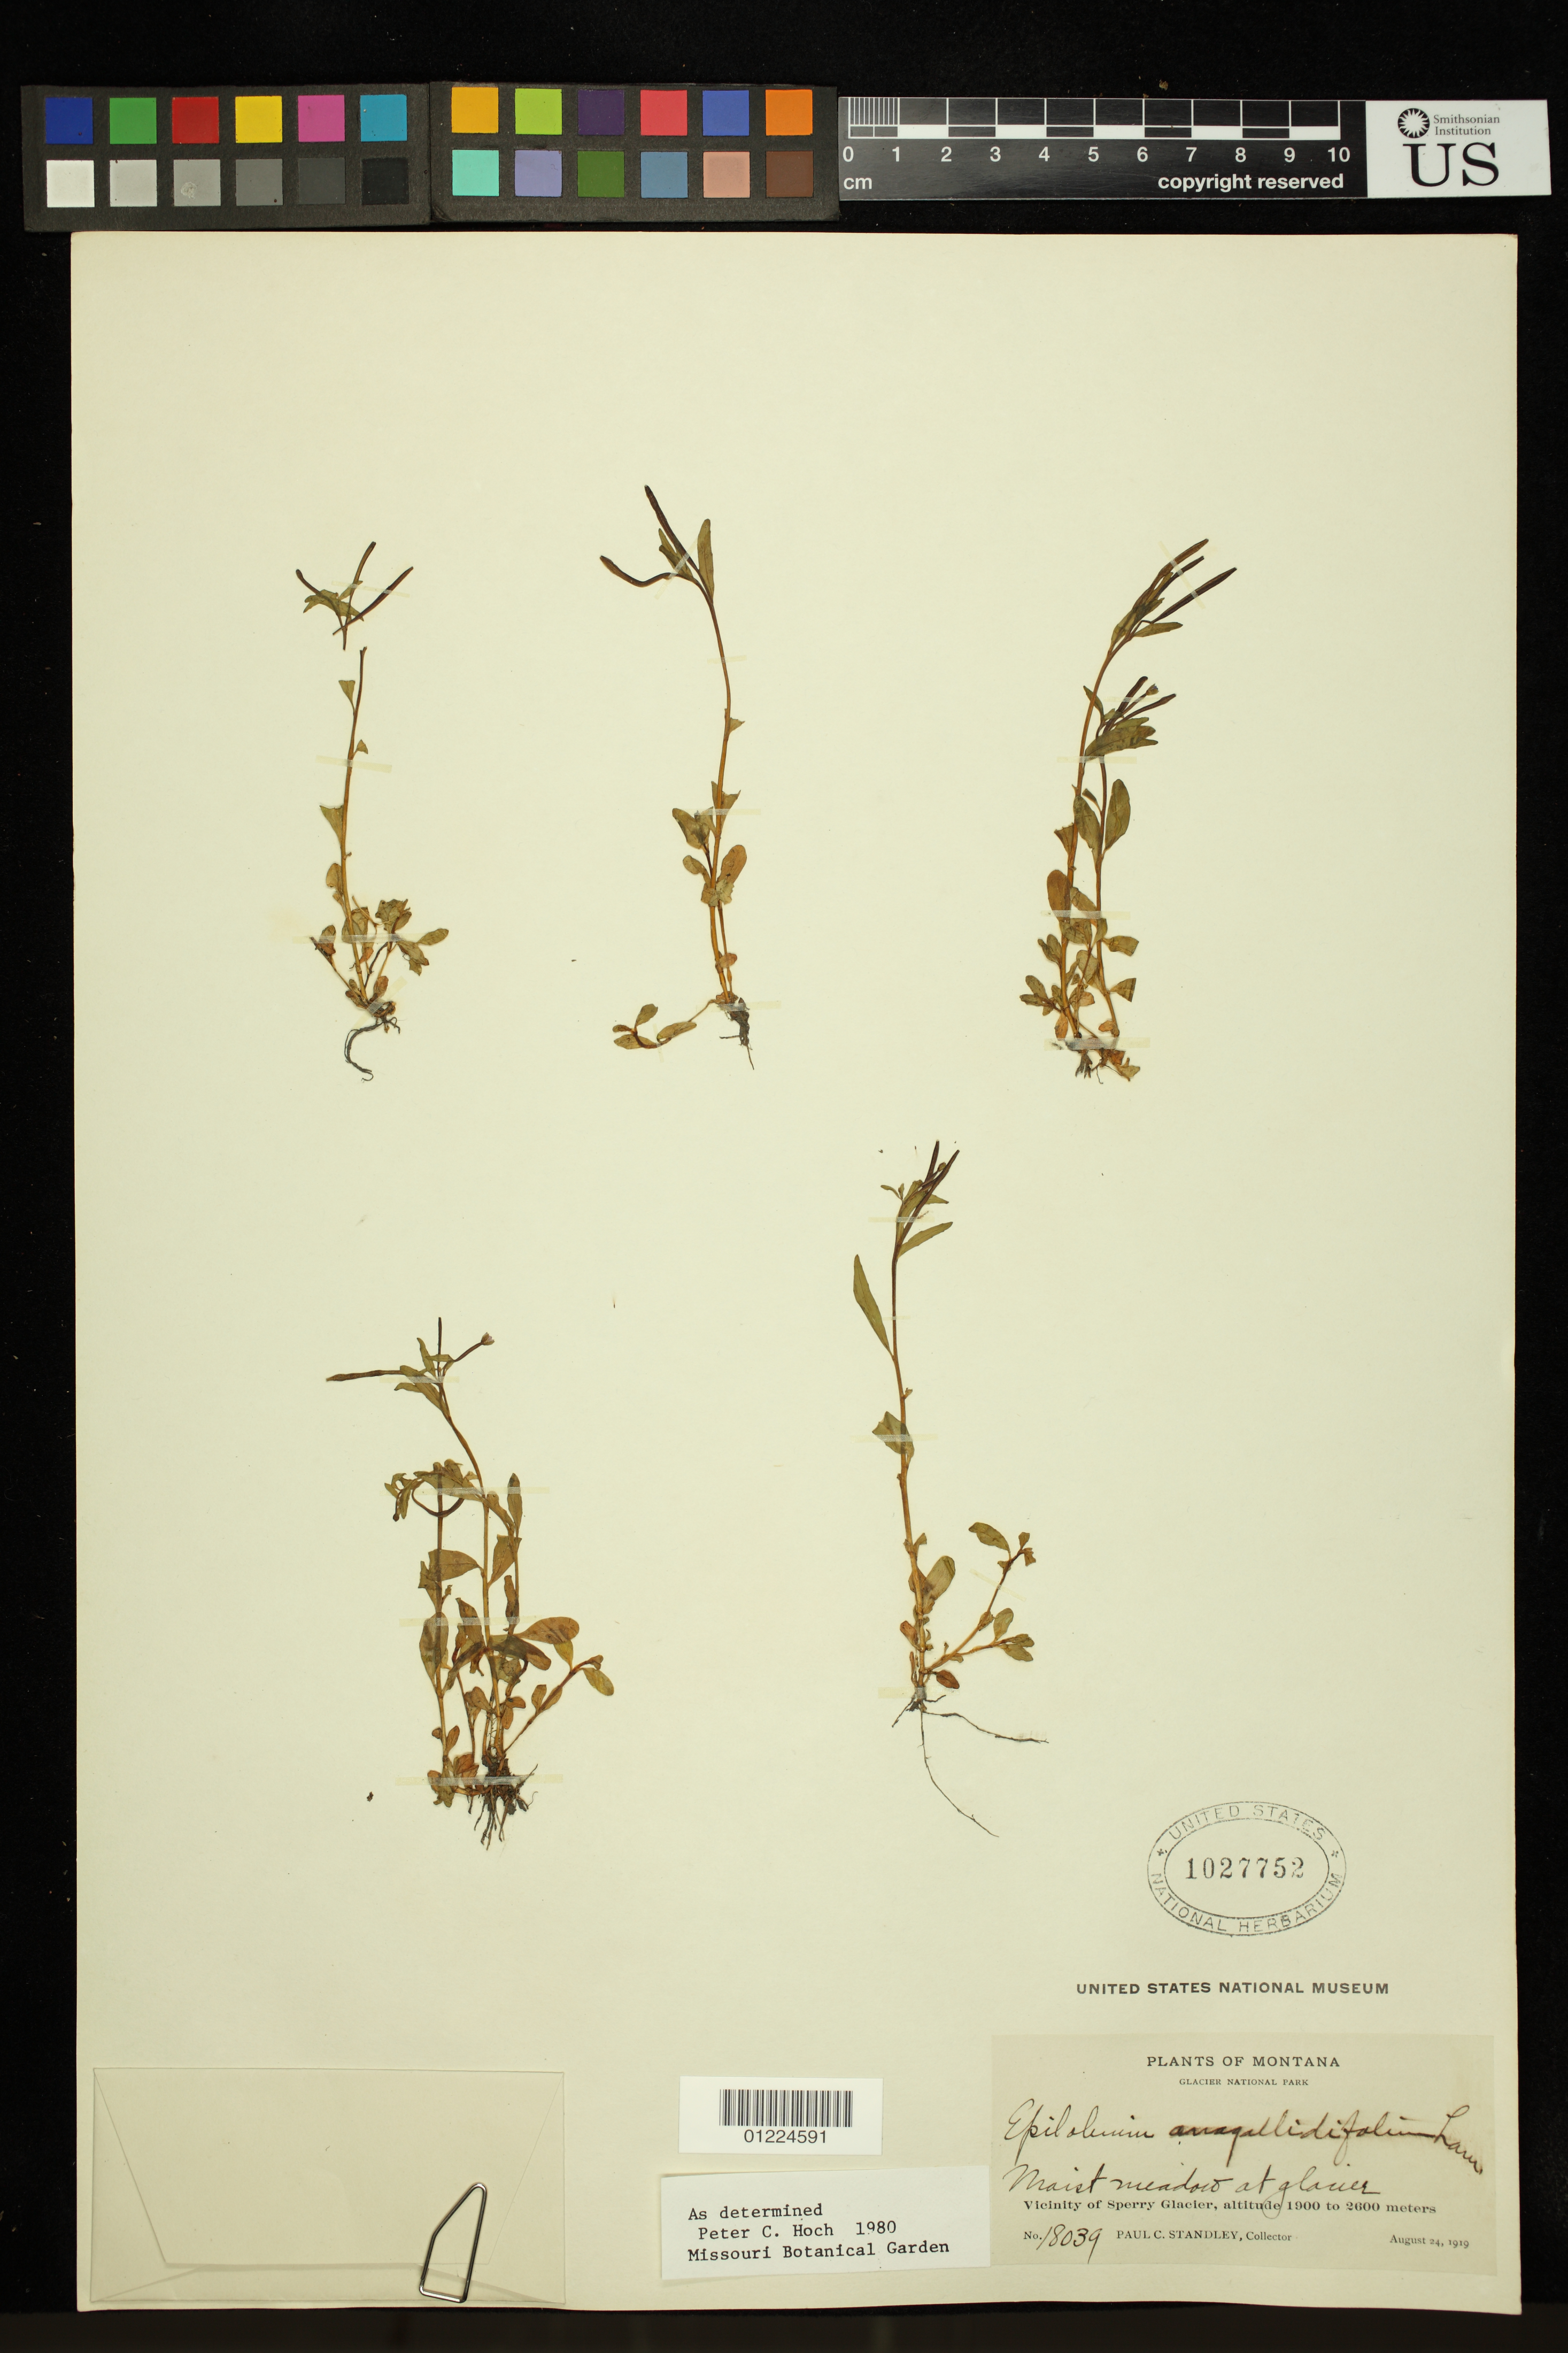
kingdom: Plantae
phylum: Tracheophyta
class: Magnoliopsida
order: Myrtales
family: Onagraceae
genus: Epilobium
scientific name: Epilobium anagallidifolium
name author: Lam.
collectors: P. C. Standley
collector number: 18039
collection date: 1919-08-24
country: United States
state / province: Montana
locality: Vicinity of Sperry Glacier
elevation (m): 1900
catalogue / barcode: US 1027752